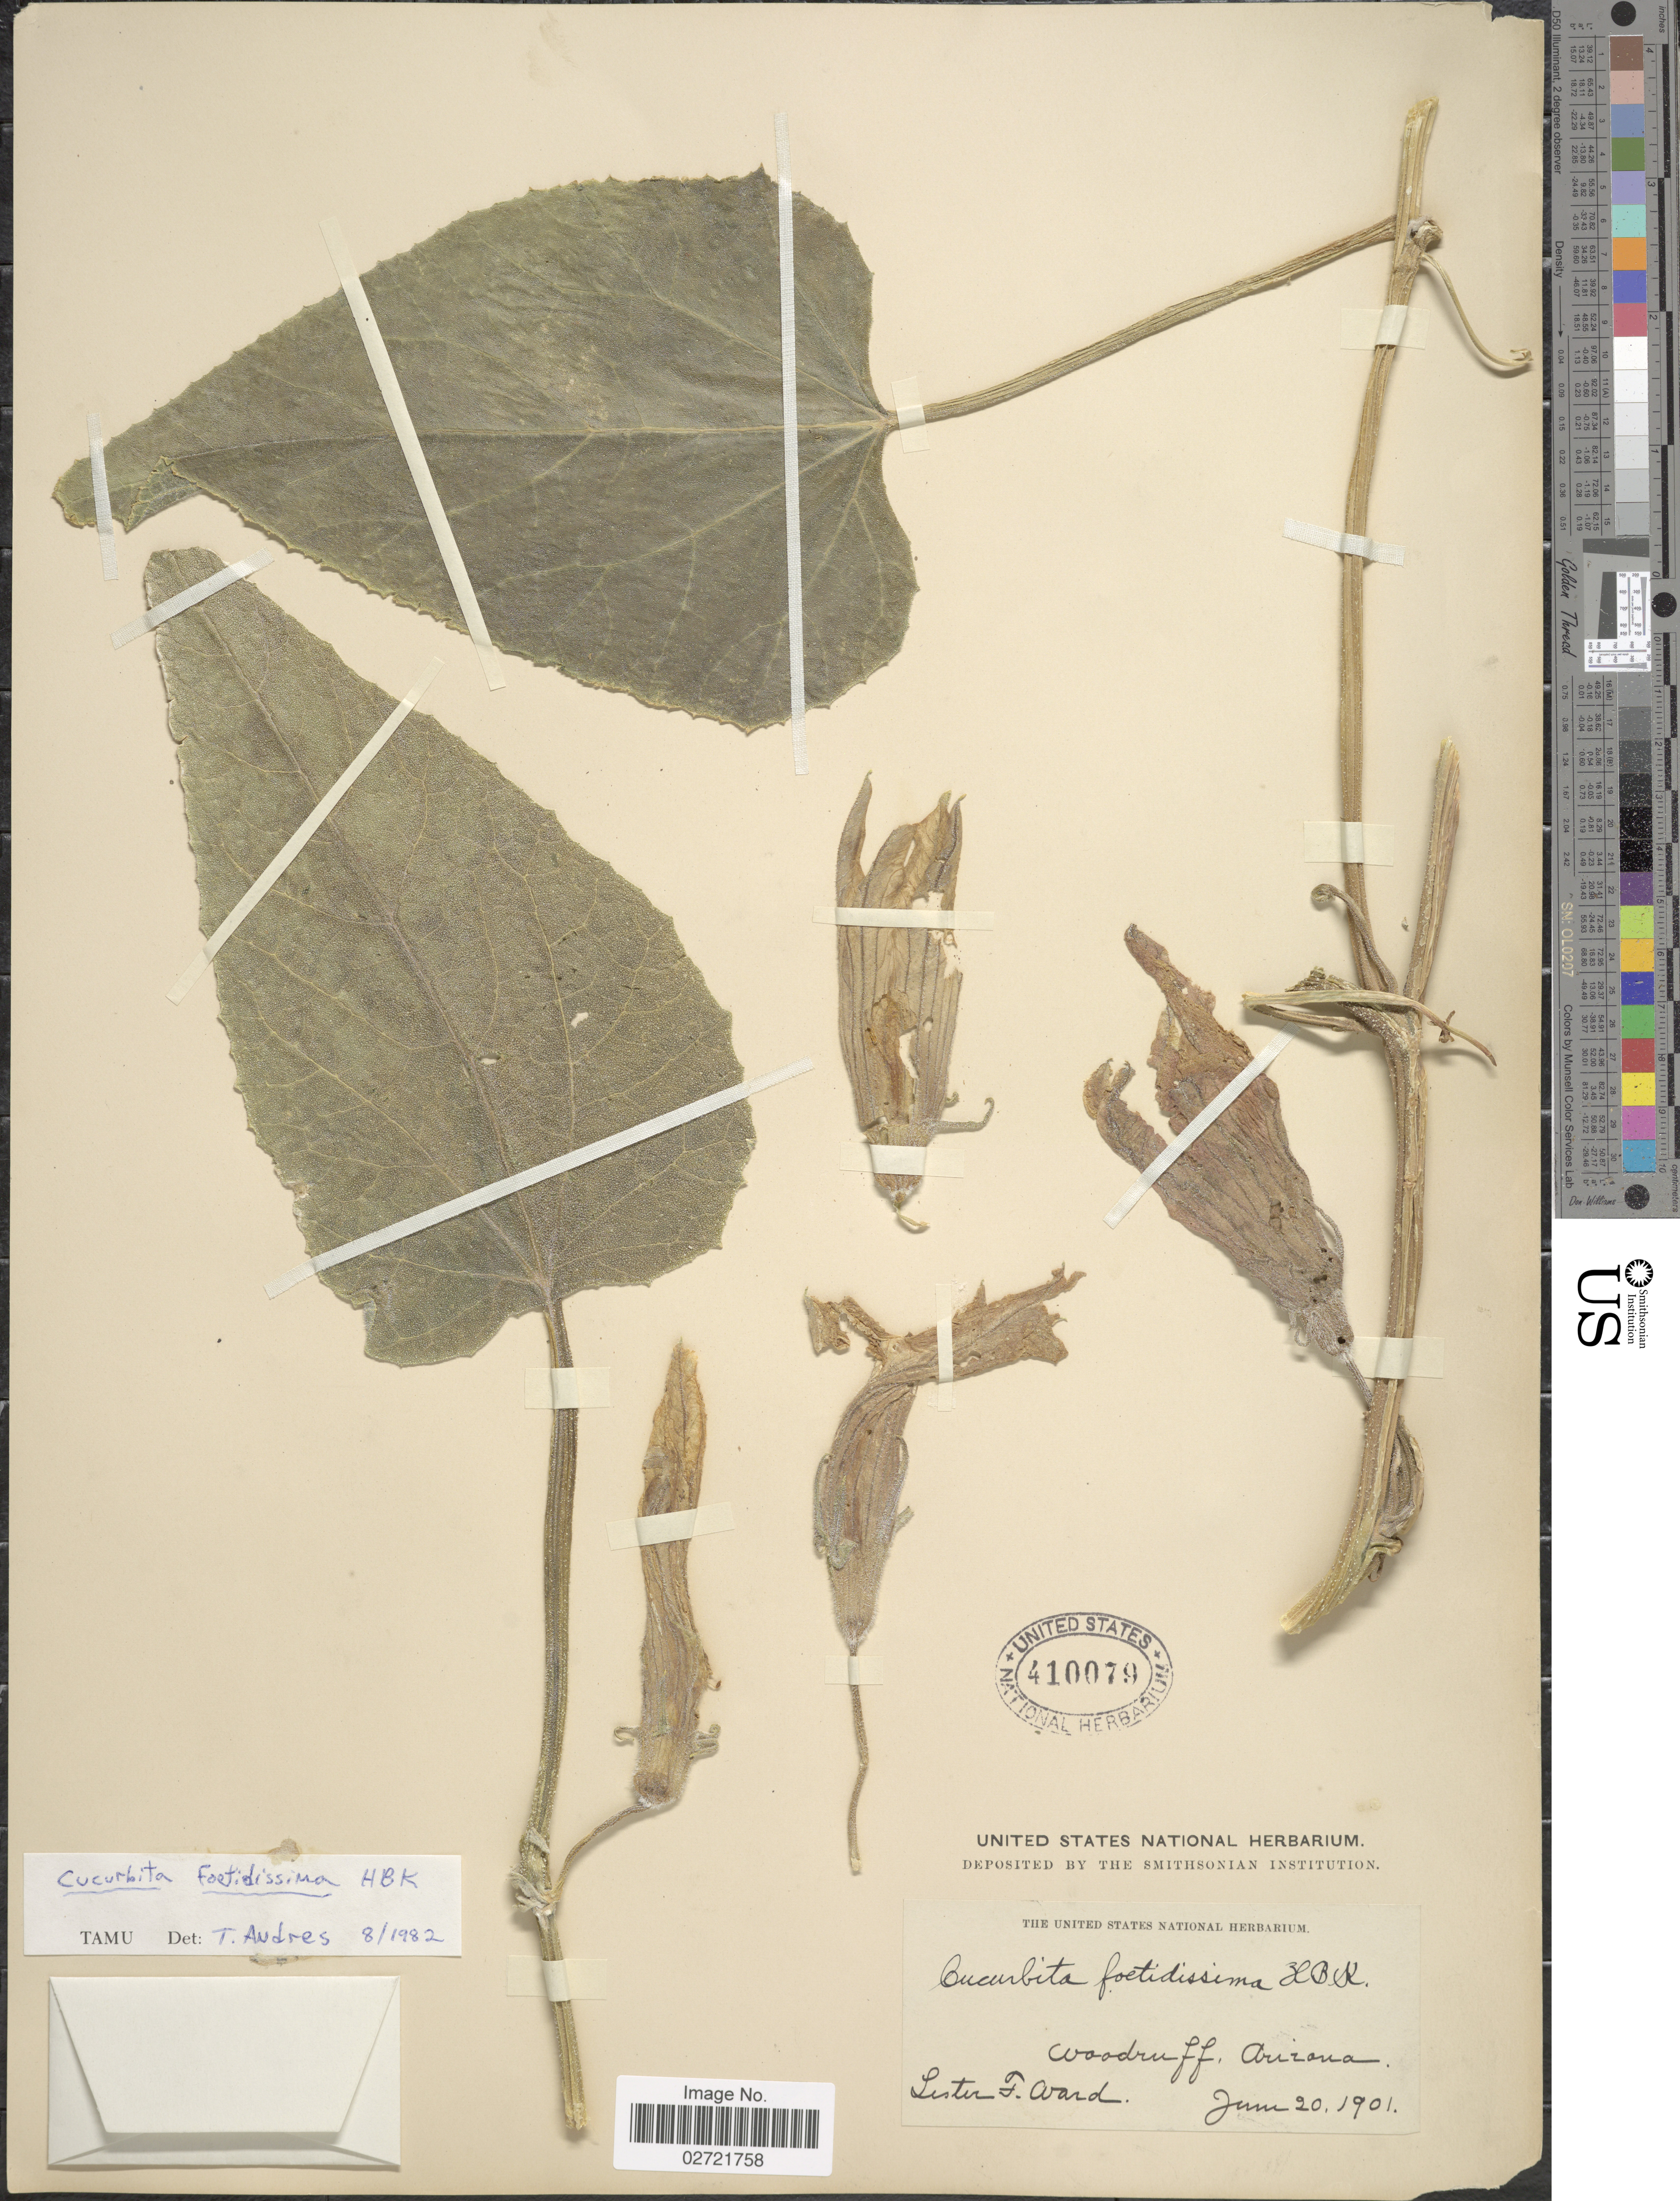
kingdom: Plantae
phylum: Tracheophyta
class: Magnoliopsida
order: Cucurbitales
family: Cucurbitaceae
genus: Cucurbita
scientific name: Cucurbita foetidissima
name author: Kunth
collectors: L. F. Ward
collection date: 1901-06-20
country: United States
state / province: Arizona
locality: Woodruff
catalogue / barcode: US 410079